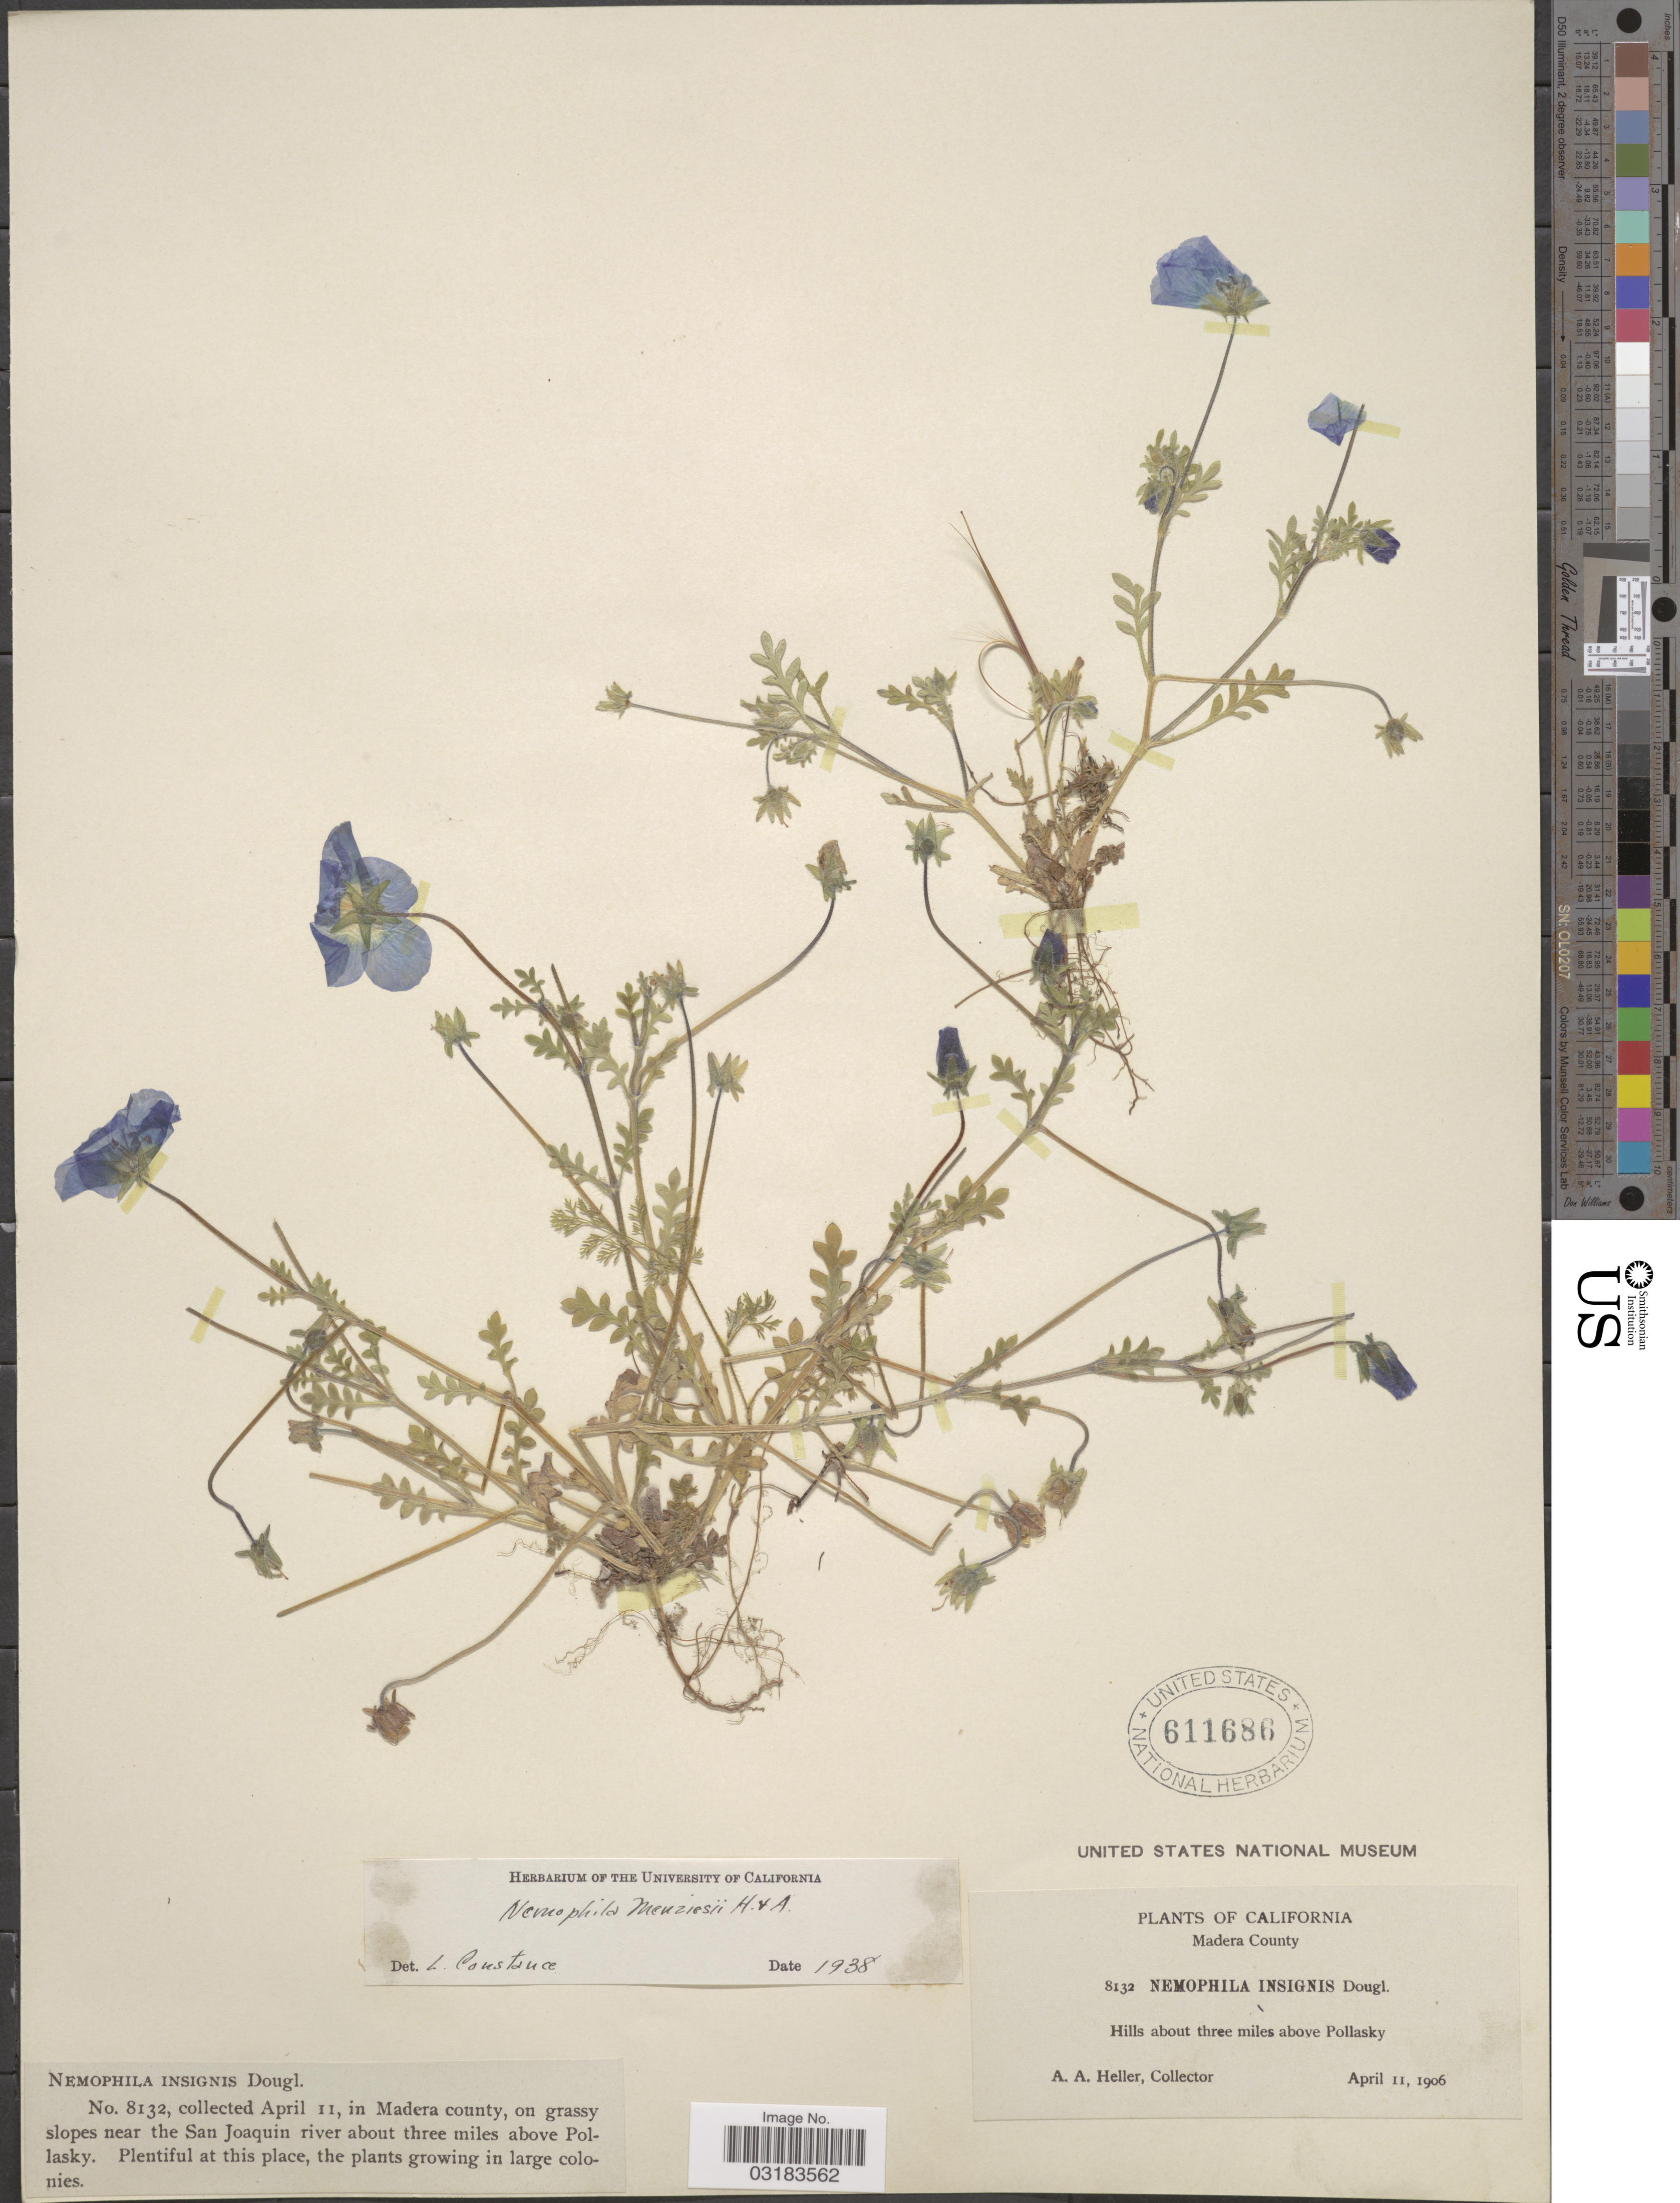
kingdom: Plantae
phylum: Tracheophyta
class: Magnoliopsida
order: Boraginales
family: Hydrophyllaceae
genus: Nemophila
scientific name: Nemophila menziesii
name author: Hook. & Arn.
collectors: A. A. Heller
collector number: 8132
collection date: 1906-04-11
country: United States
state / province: California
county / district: Madera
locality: In Madera county, on grassy slopes near the San Joaquin river about three miles above Pollasky.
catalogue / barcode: US 611686